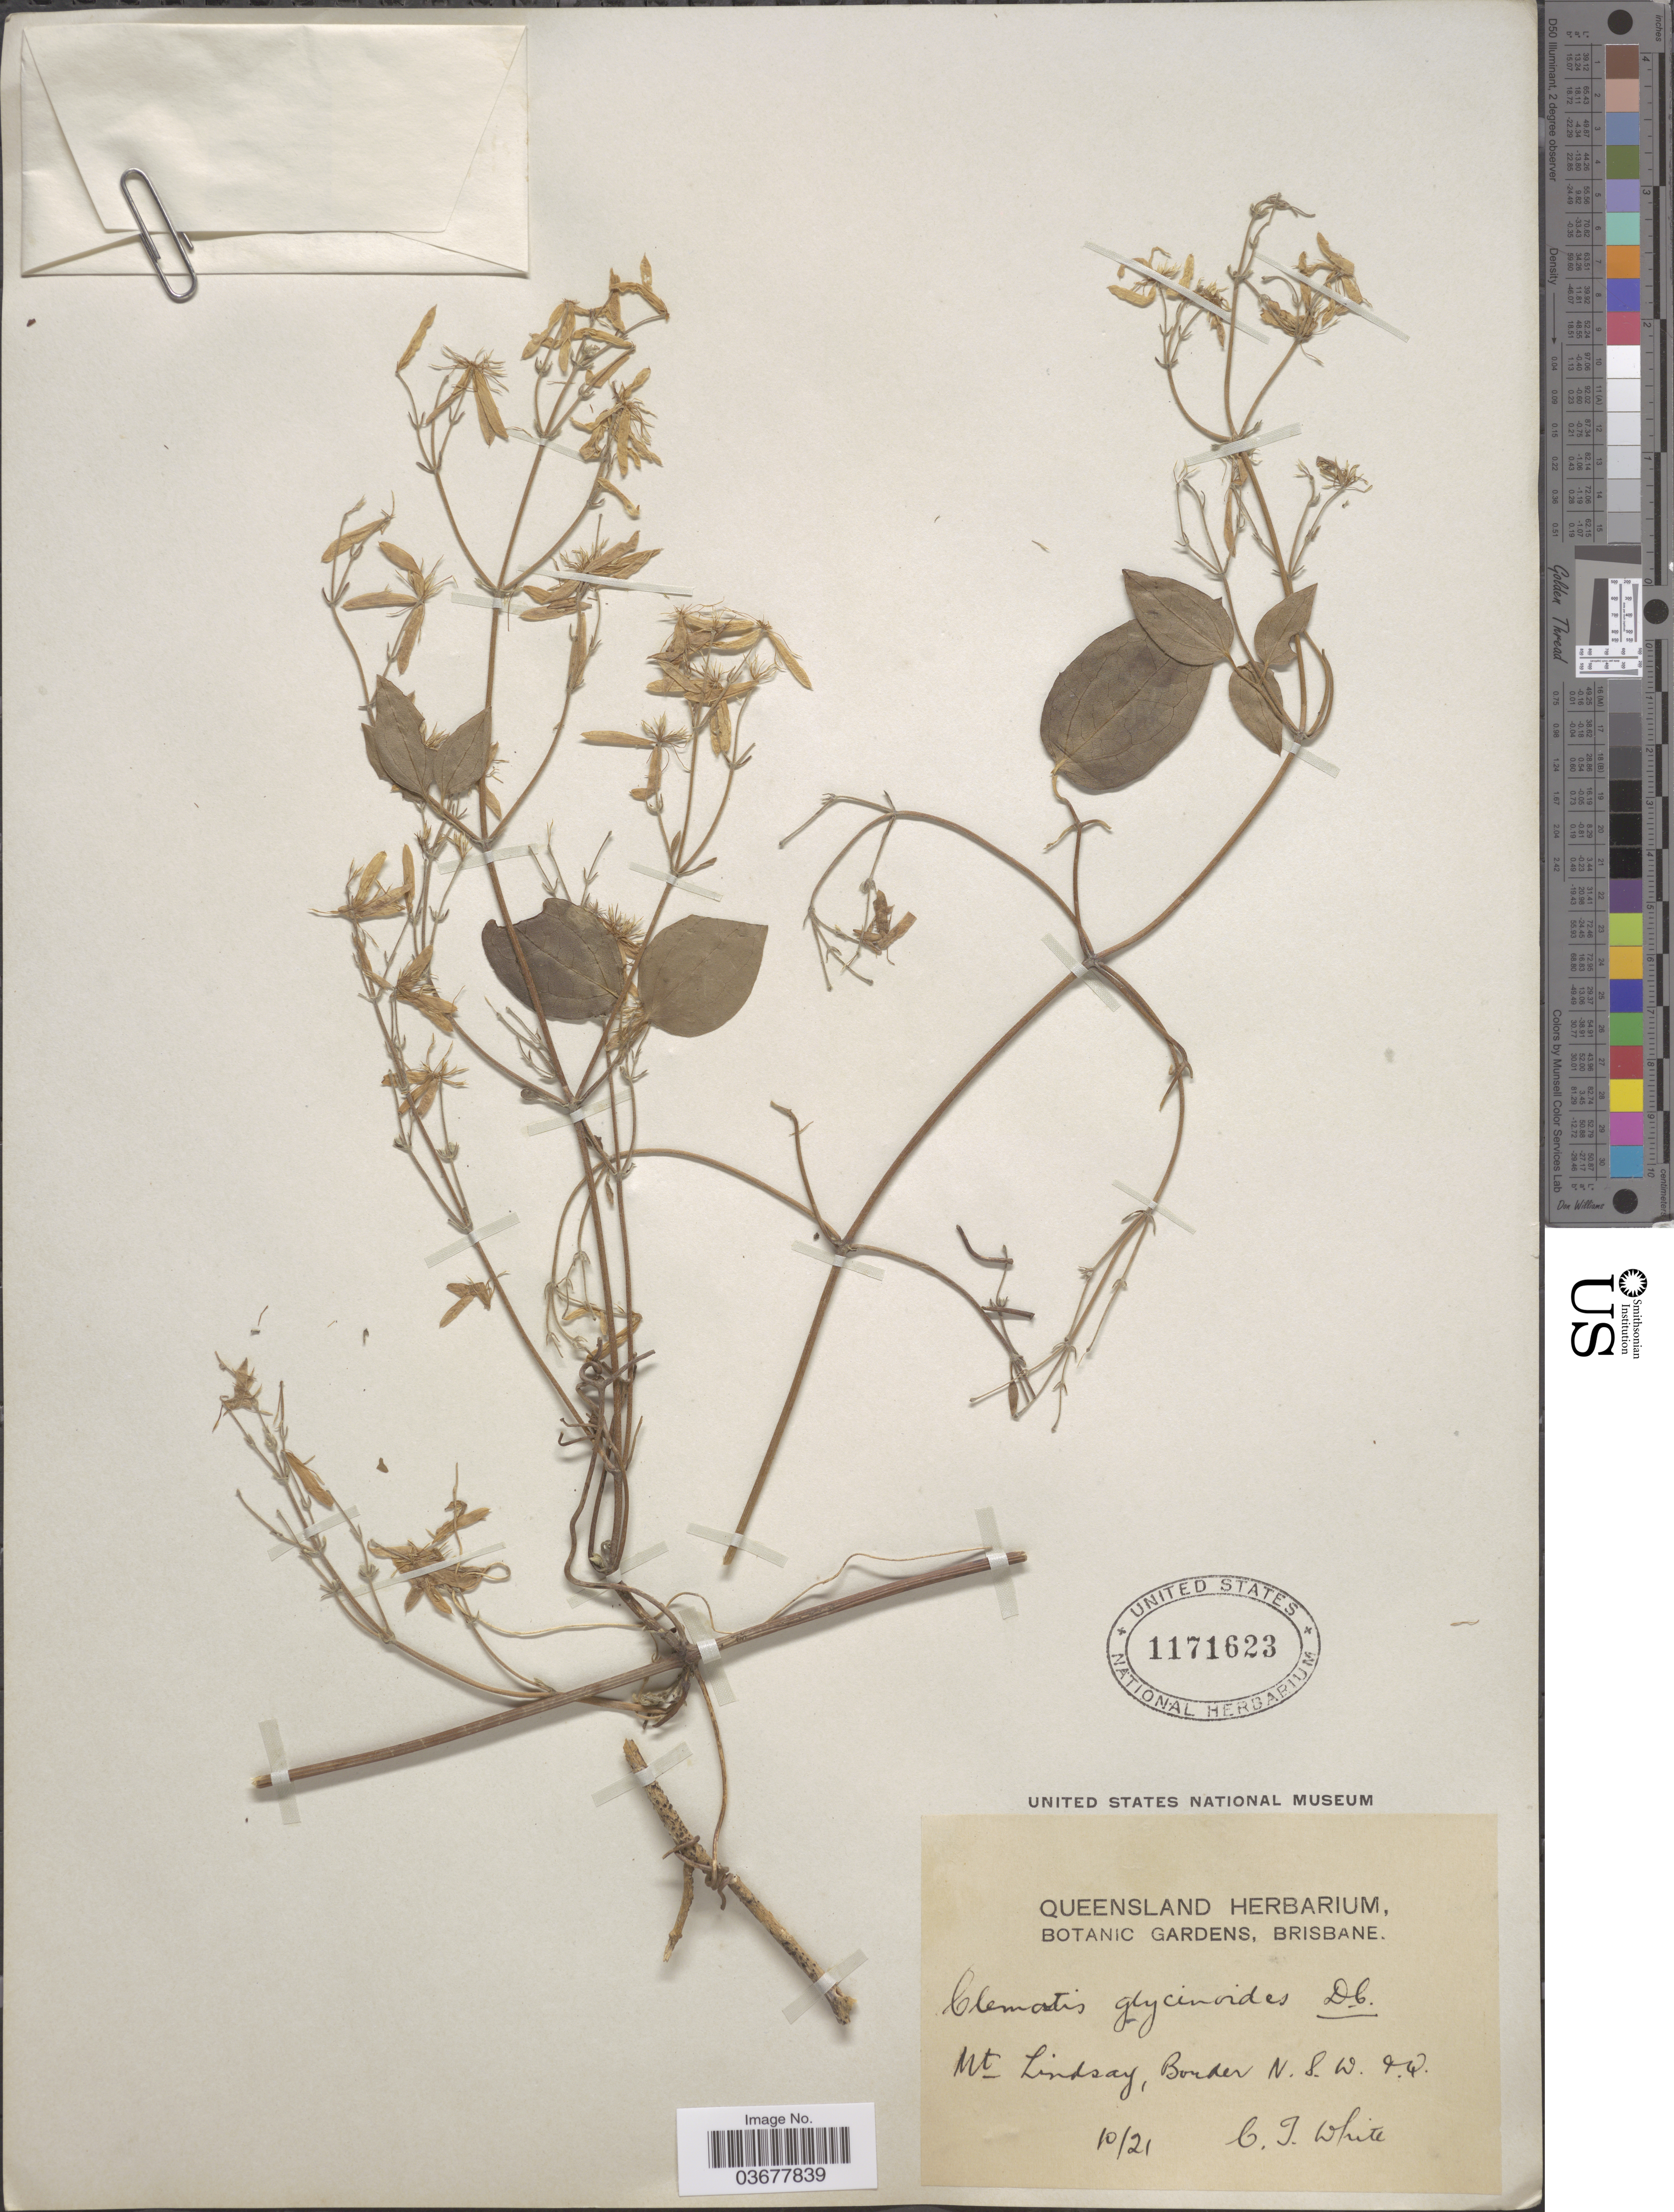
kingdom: Plantae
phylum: Tracheophyta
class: Magnoliopsida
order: Ranunculales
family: Ranunculaceae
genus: Clematis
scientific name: Clematis glycinoides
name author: DC.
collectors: C. T. White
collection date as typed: Transcribed d/m/y: /10/21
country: Australia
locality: Mt Lindsay, Border N. S. W. &. Q.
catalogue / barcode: US 1171623